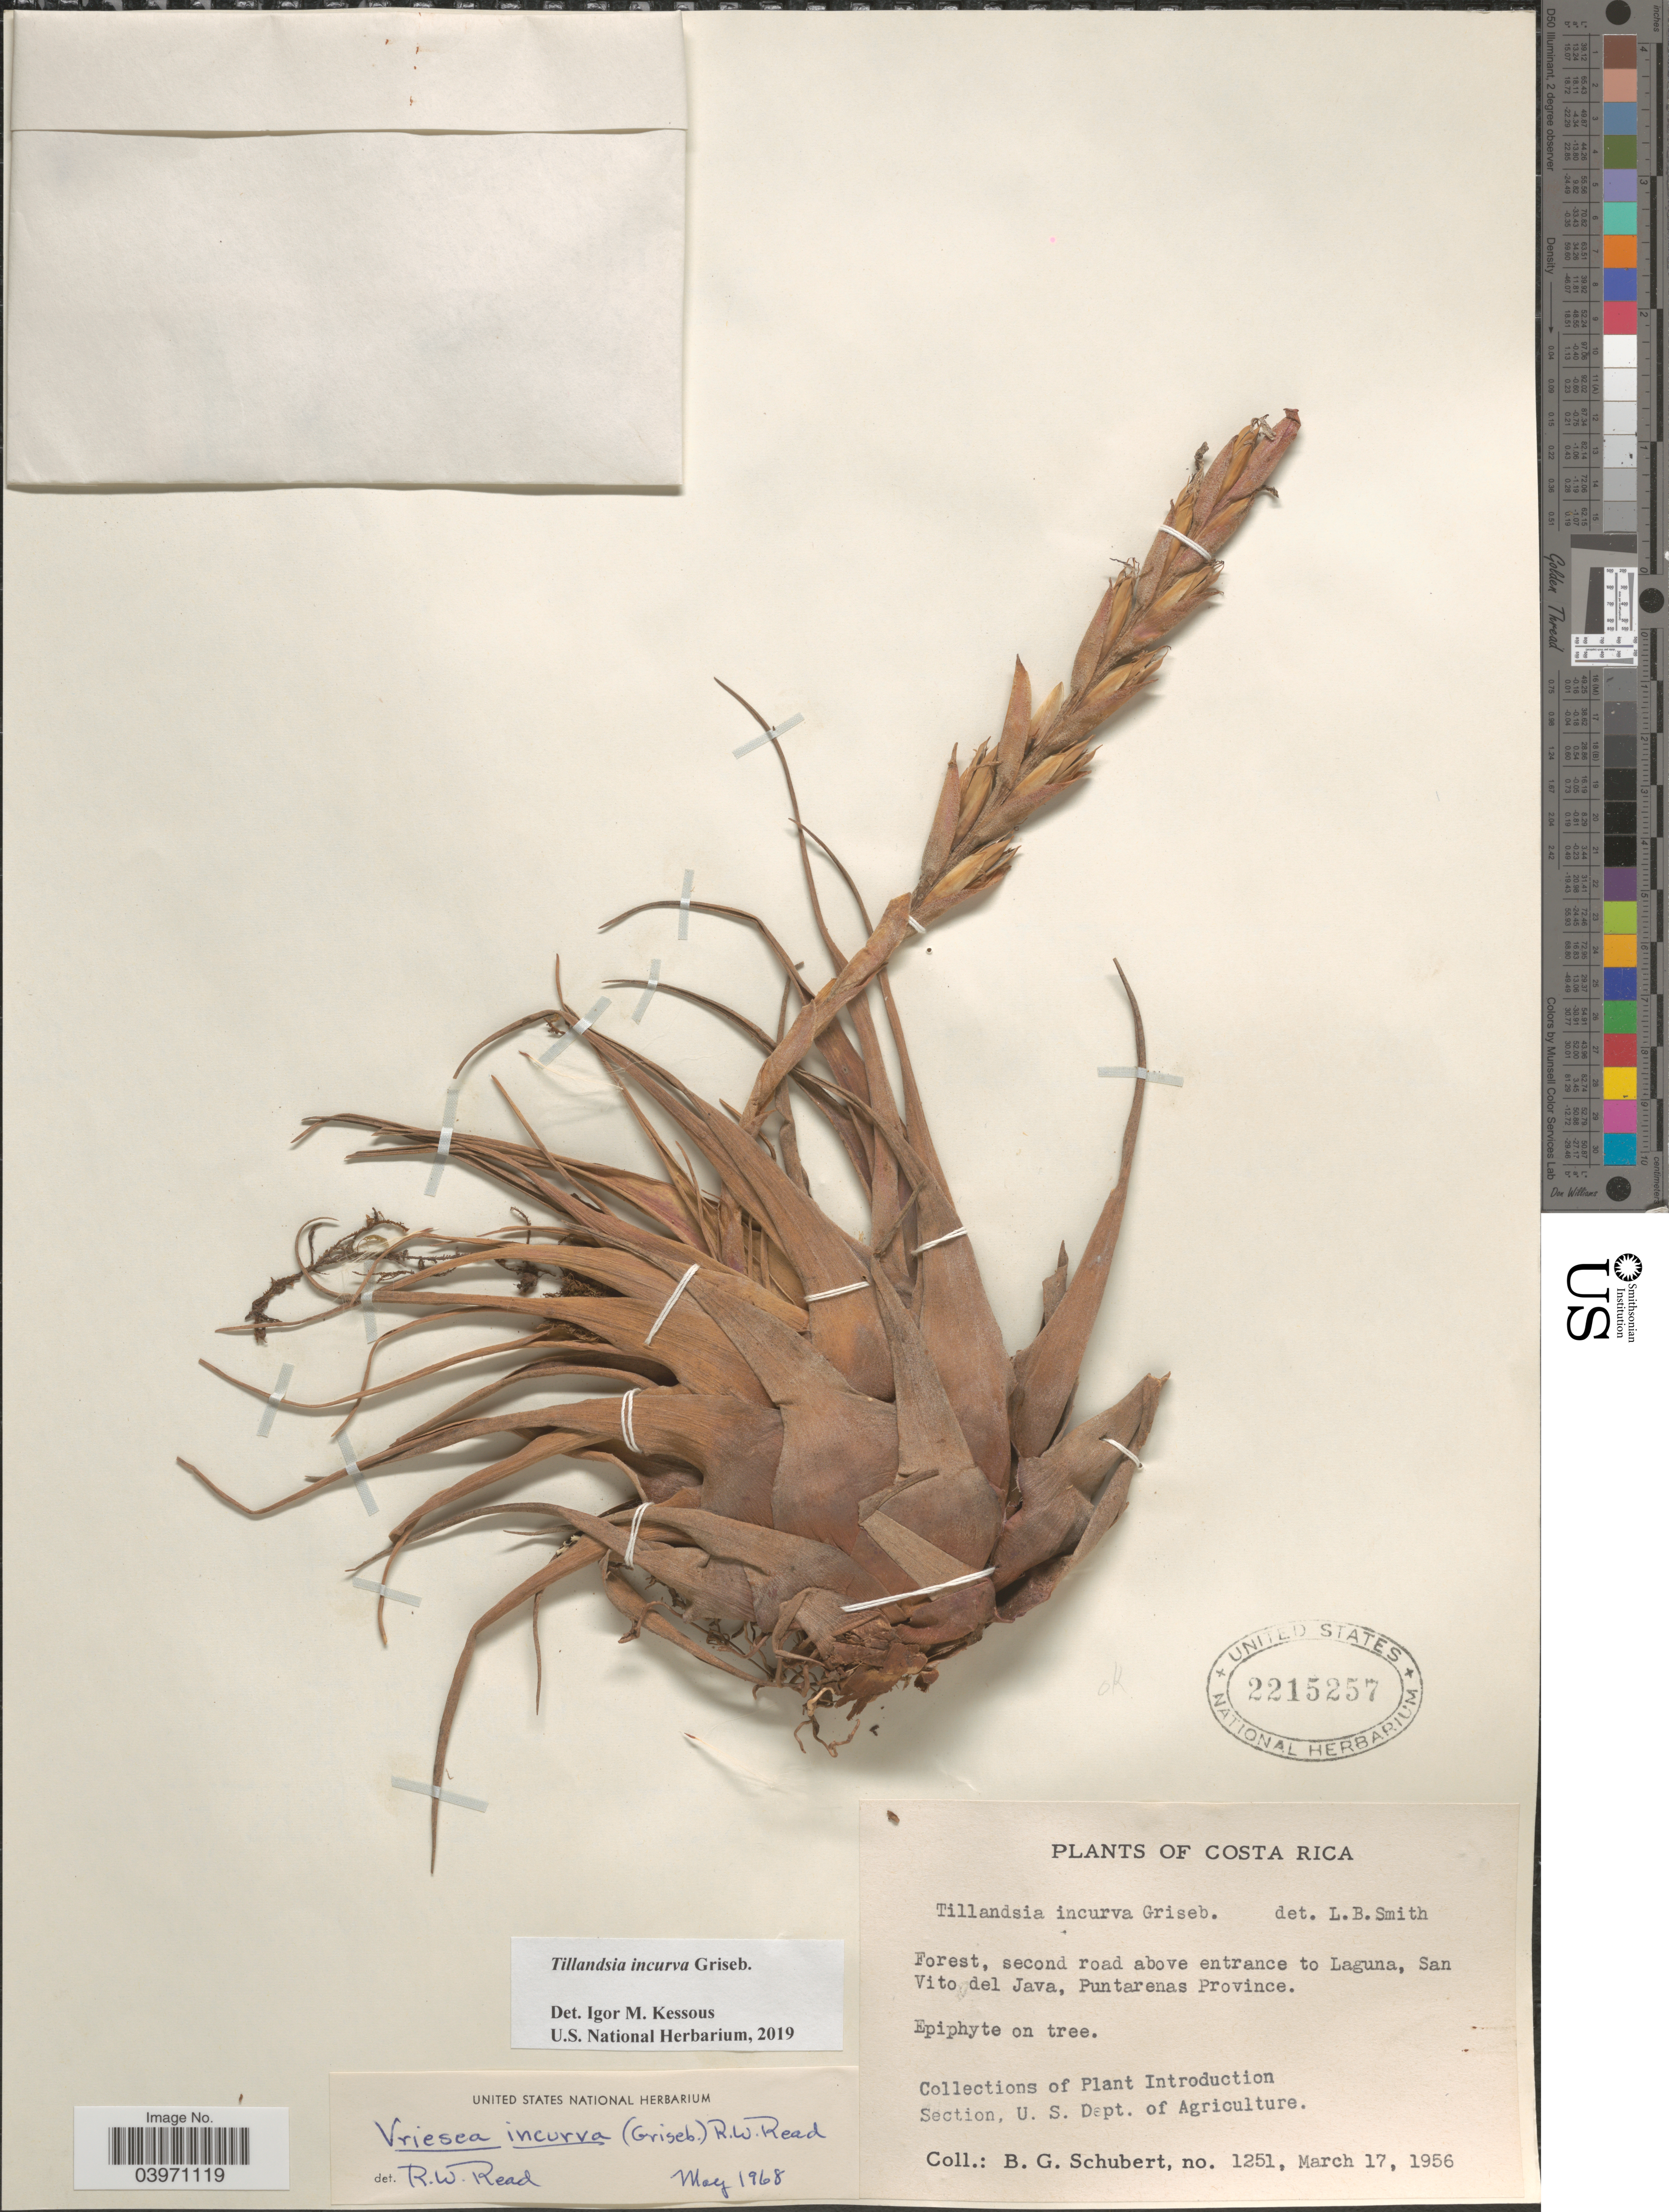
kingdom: Plantae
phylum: Tracheophyta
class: Liliopsida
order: Poales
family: Bromeliaceae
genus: Tillandsia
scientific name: Tillandsia incurva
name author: Griseb.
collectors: B. Schubert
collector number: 1251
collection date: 1956-03-17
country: Costa Rica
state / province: Puntarenas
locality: Forest, second road above entrance to Laguna, San Vito del Java.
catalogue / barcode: US 2215257